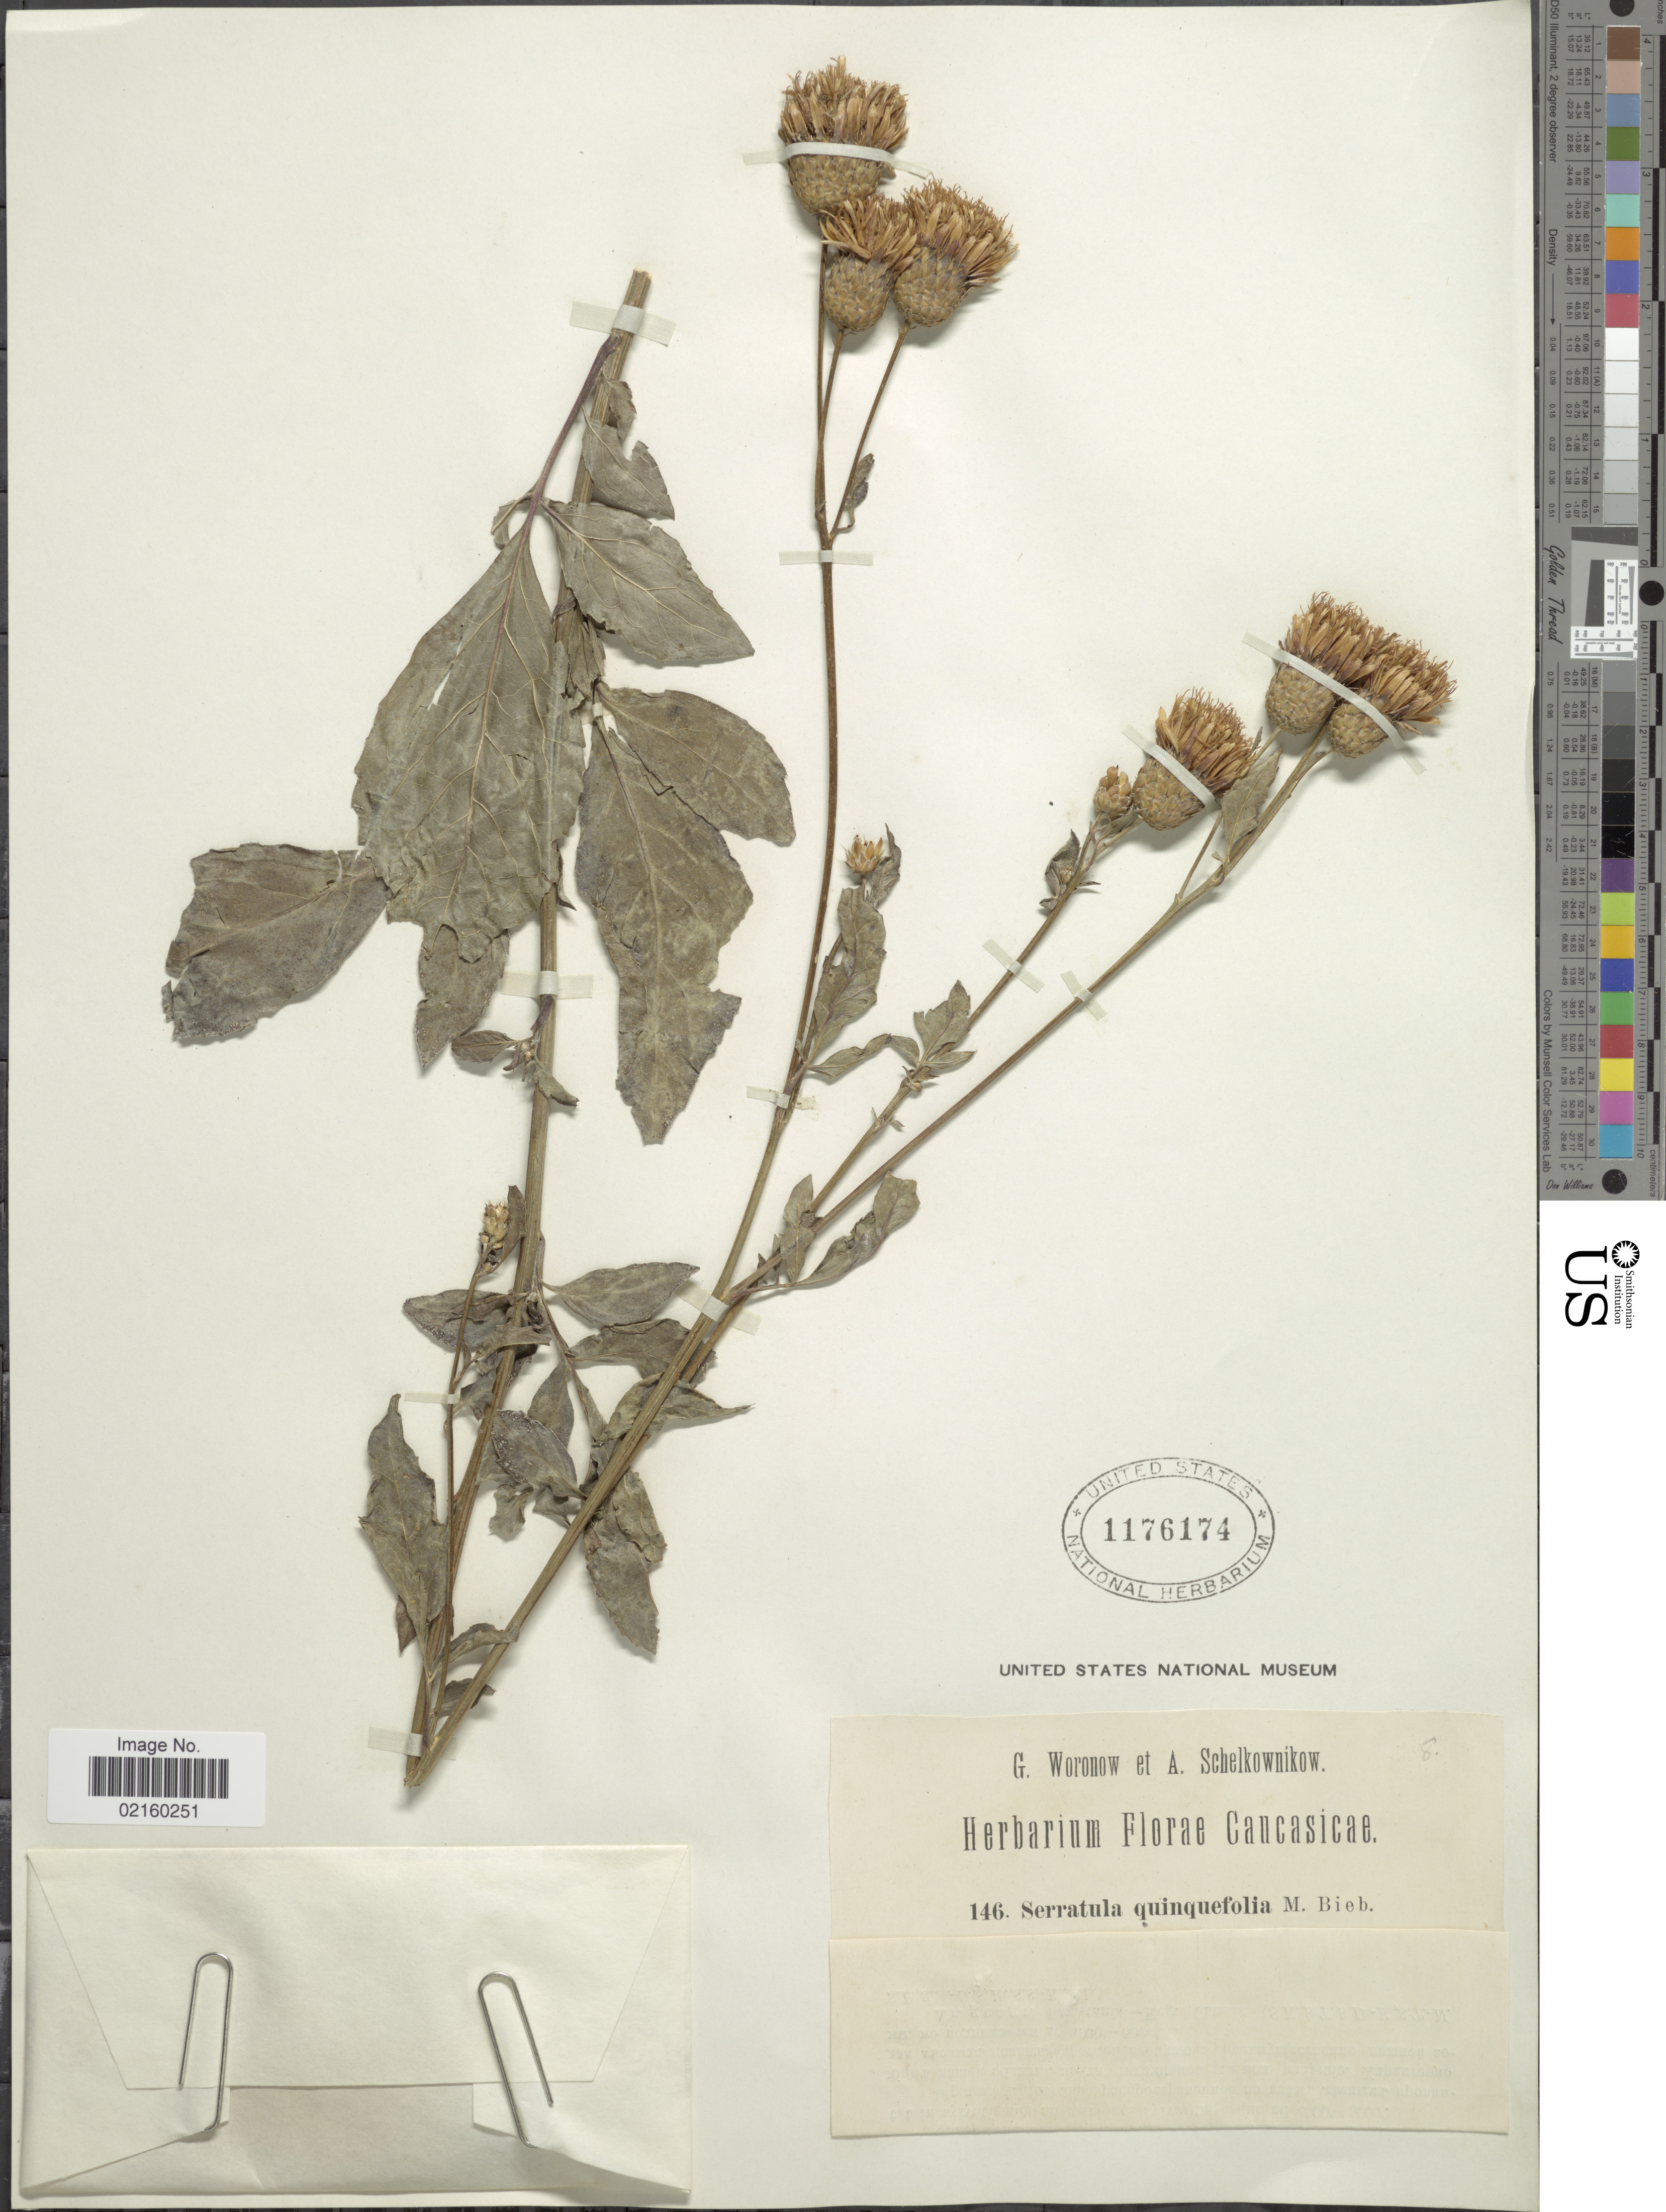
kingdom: Plantae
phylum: Tracheophyta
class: Magnoliopsida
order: Asterales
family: Asteraceae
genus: Klasea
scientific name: Klasea quinquefolia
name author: (Willd.) Greuter & Wagenitz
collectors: G. Woronow & A. Schelkownikow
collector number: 146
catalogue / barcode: US 1176174